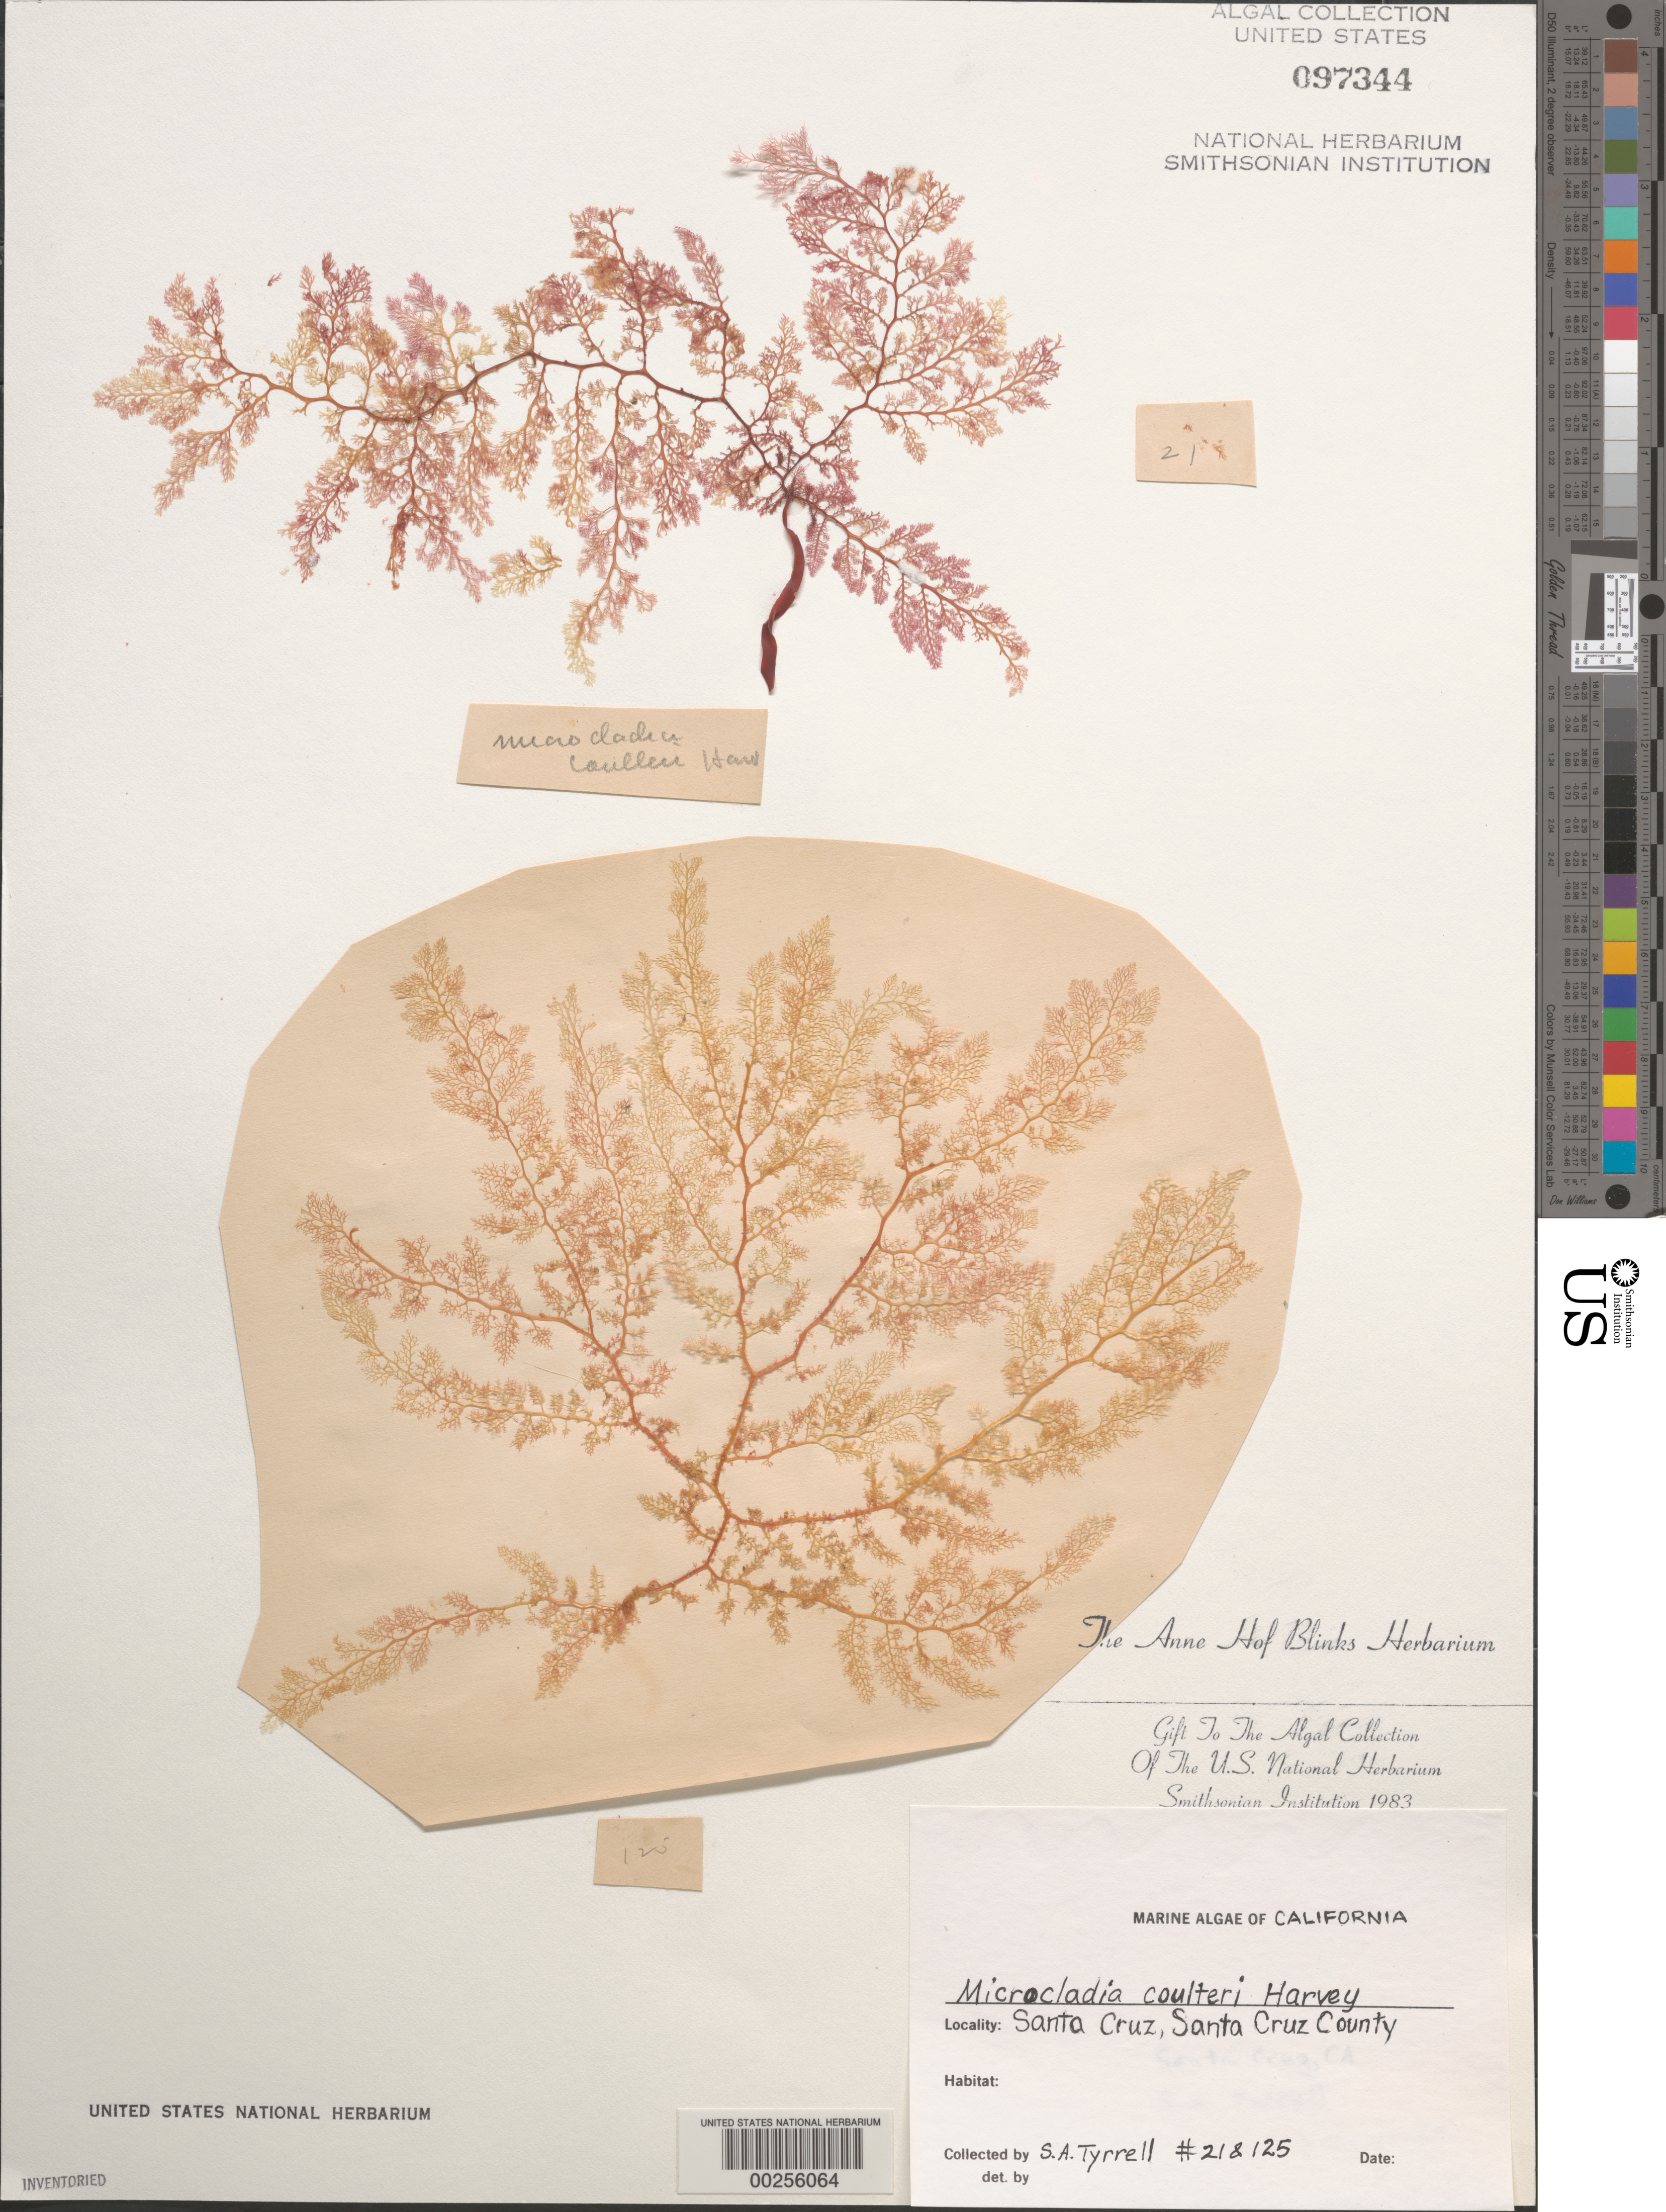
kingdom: Plantae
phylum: Rhodophyta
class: Florideophyceae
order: Ceramiales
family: Ceramiaceae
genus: Microcladia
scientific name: Microcladia coulteri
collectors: C. Tyrrell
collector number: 21 & 125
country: United States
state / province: California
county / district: Santa Cruz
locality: Santa Cruz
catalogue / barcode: US 97344